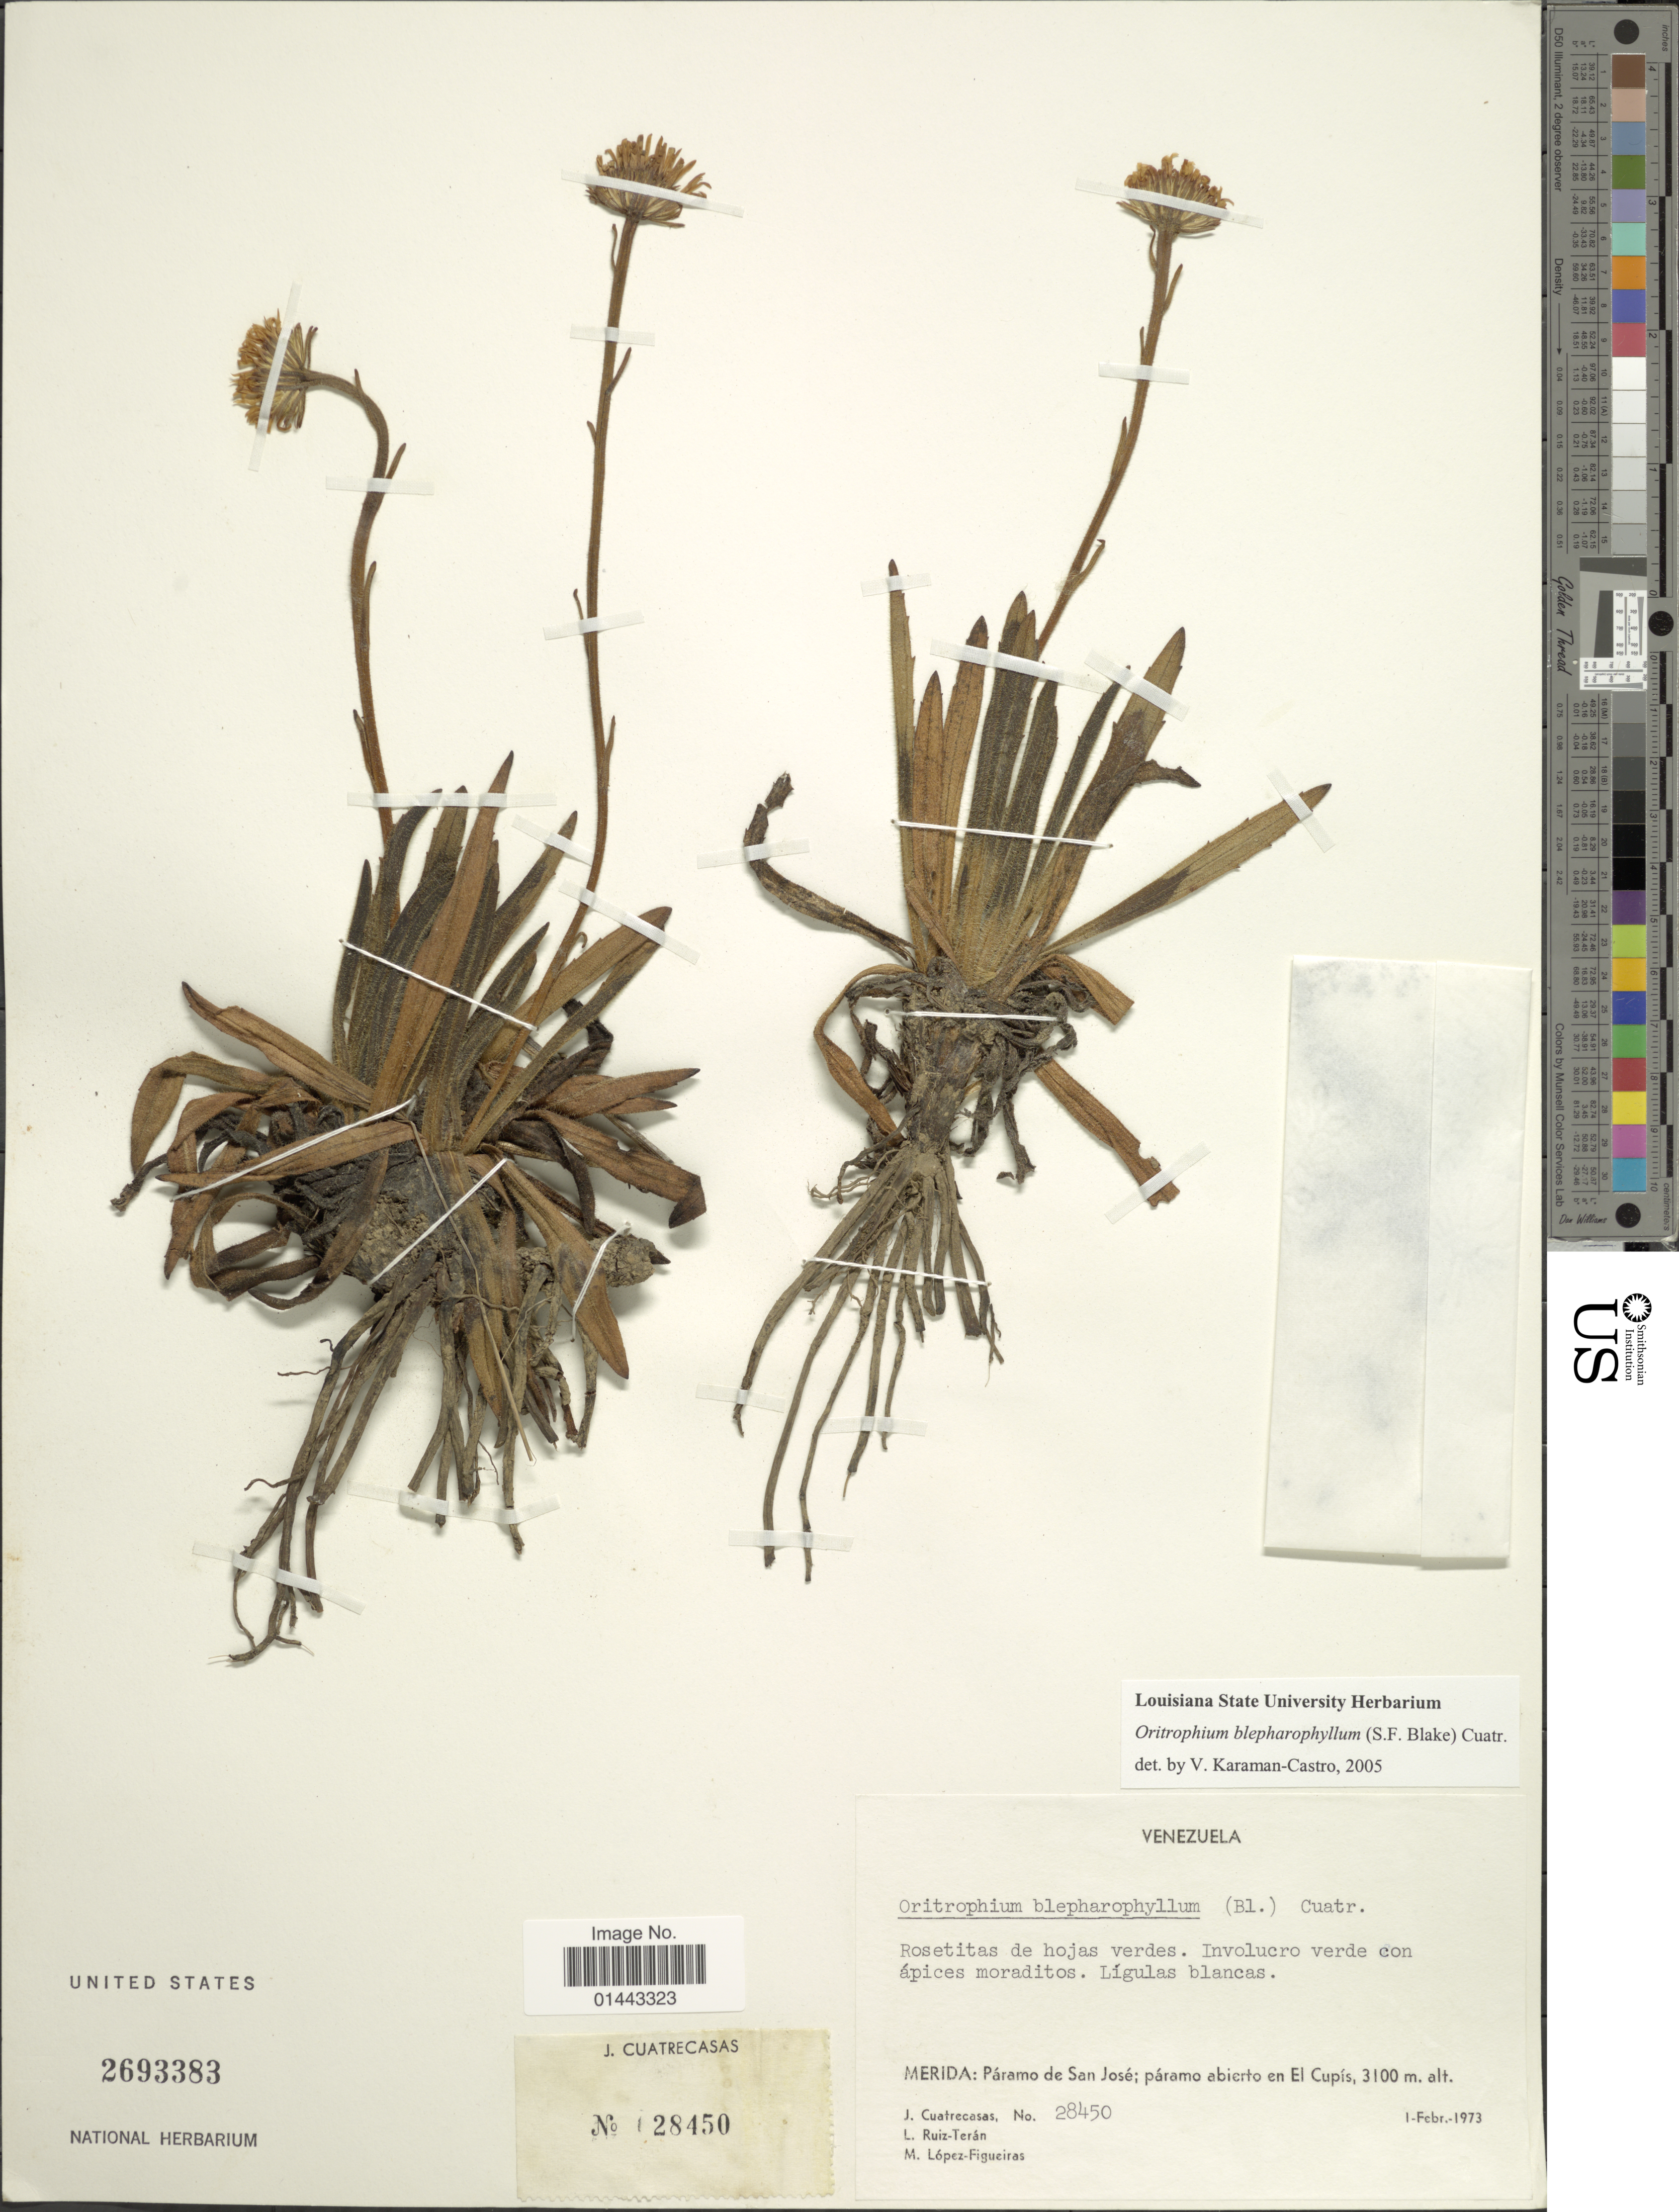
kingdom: Plantae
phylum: Tracheophyta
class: Magnoliopsida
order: Asterales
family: Asteraceae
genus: Oritrophium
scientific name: Oritrophium blepharophyllum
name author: (S.F. Blake) Cuatrec.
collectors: J. Cuatrecasas, L. E. Ruíz-Terán & M. López Figueiras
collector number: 28450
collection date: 1973-02-01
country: Venezuela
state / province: Mérida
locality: Paramo de San Jose; paramo abierto en El Cupis.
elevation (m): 3100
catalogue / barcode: US 2693383